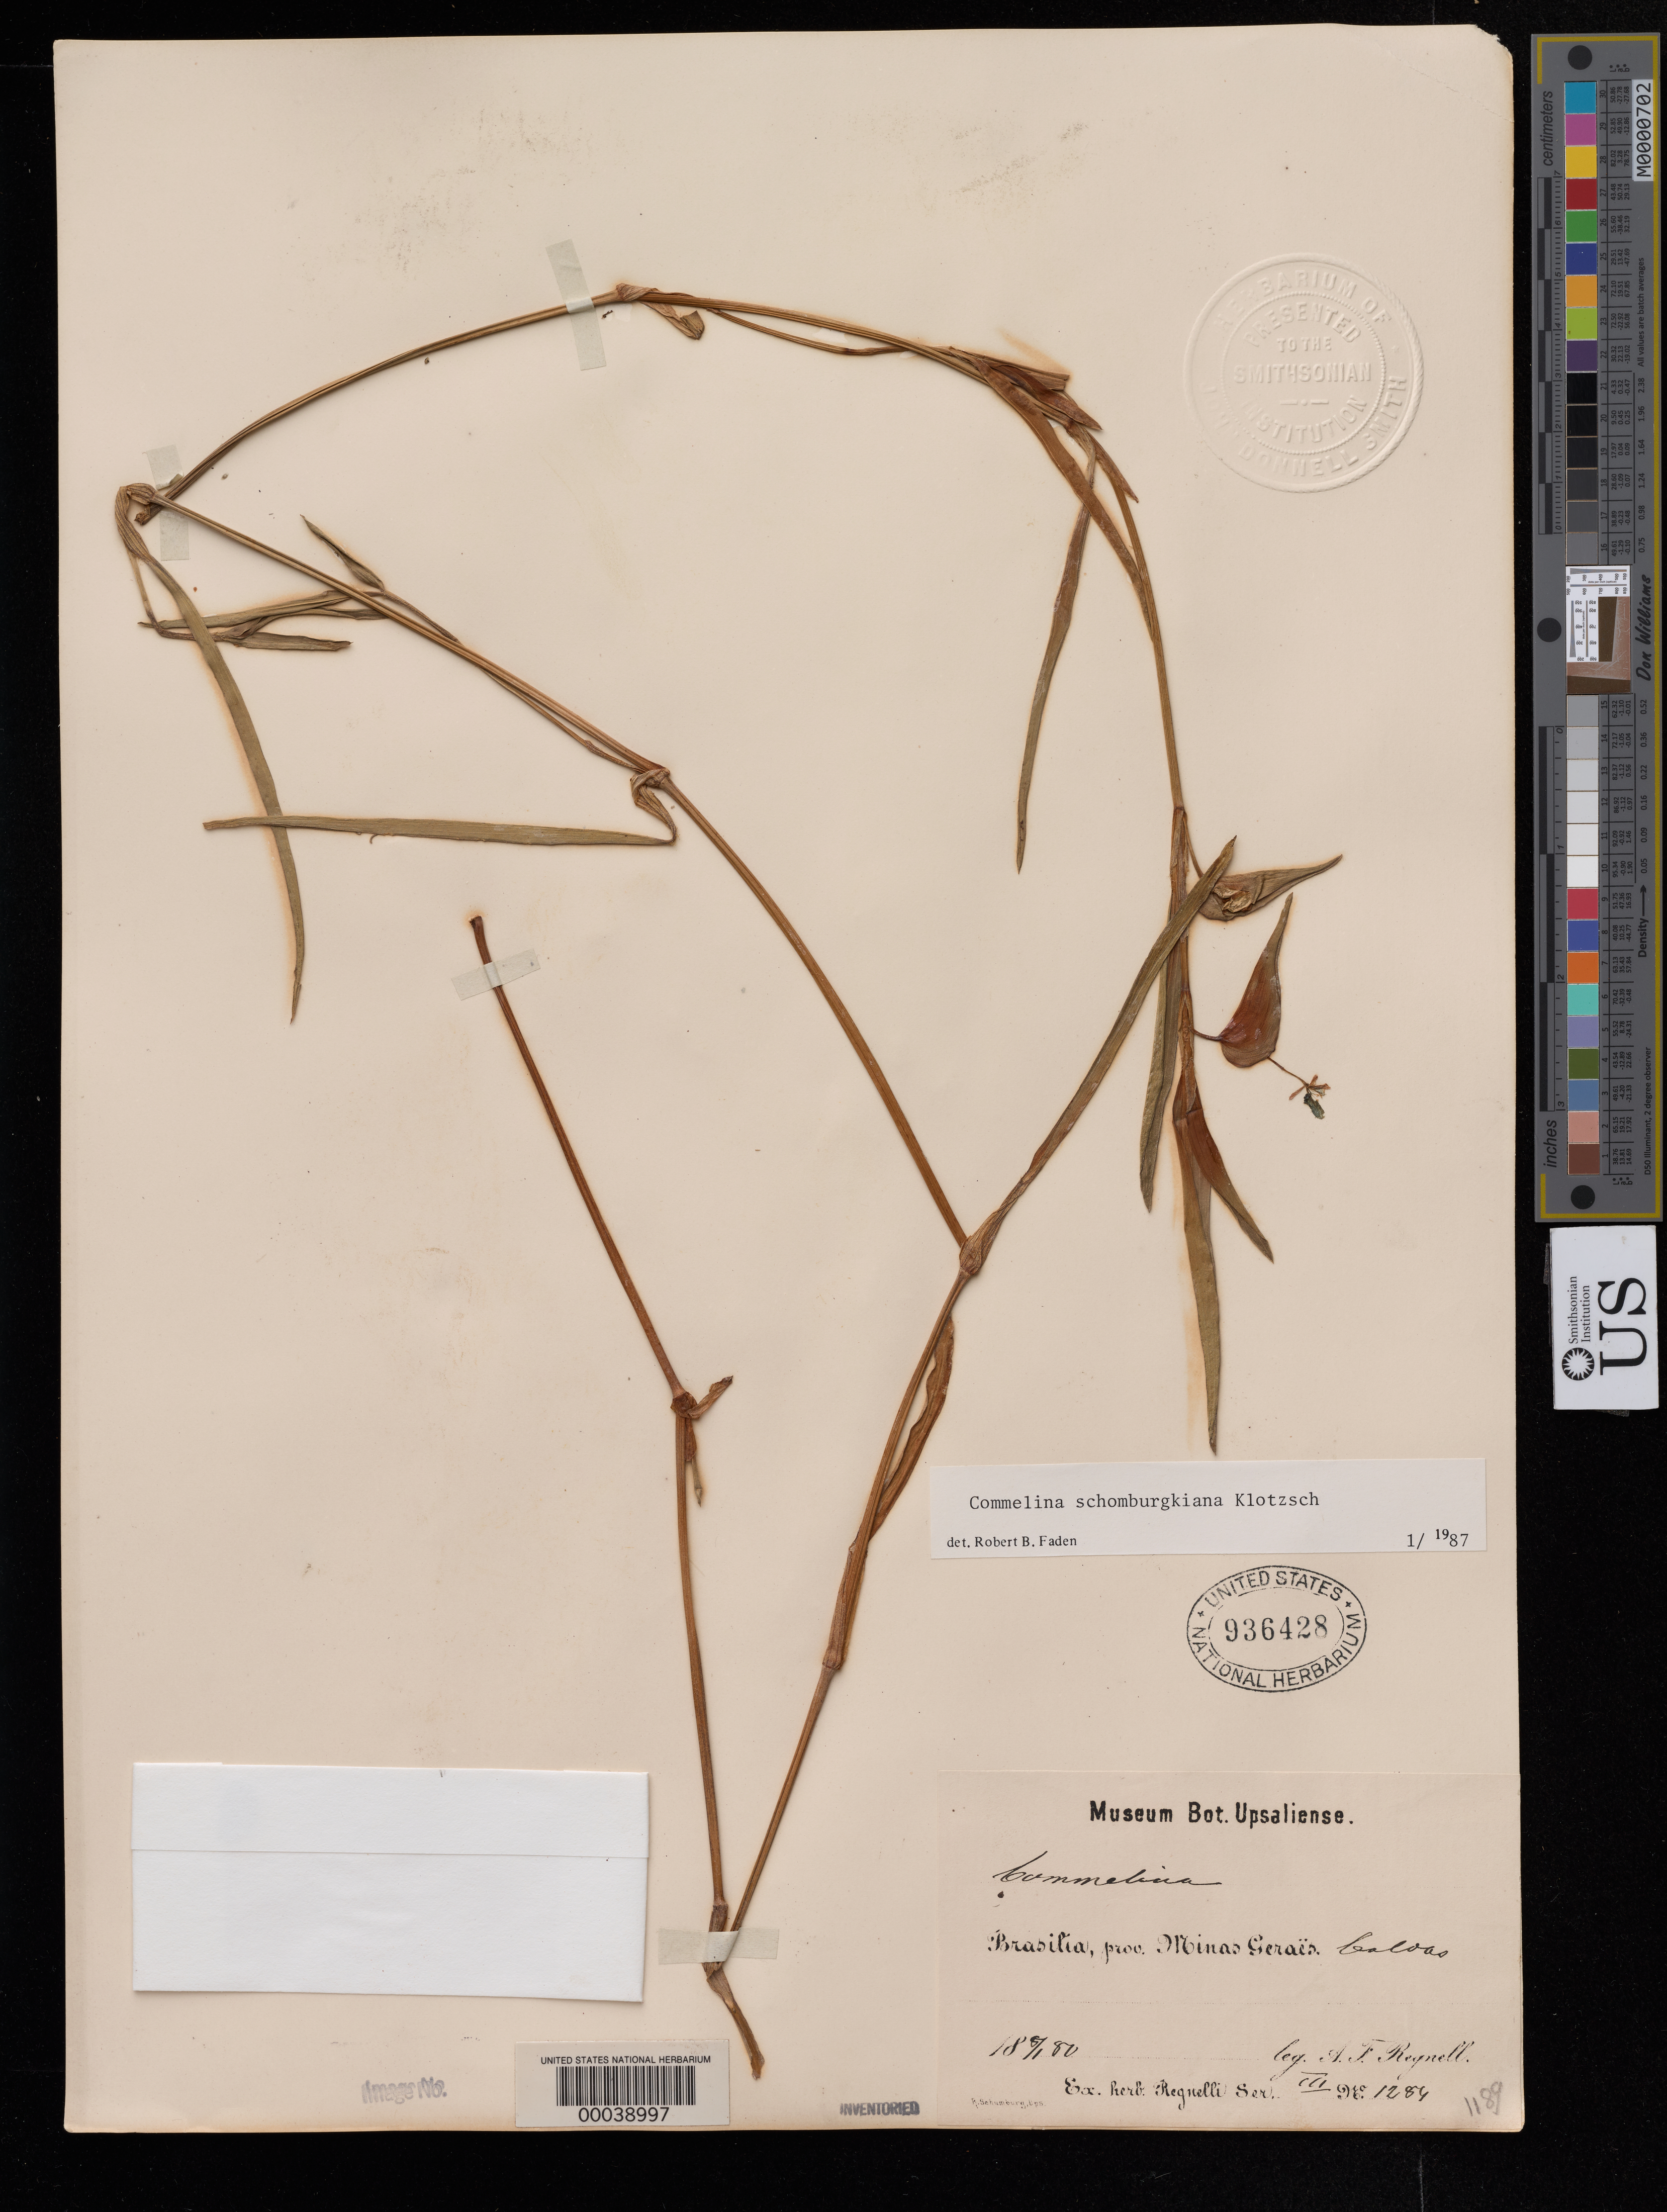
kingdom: Plantae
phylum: Tracheophyta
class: Liliopsida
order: Commelinales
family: Commelinaceae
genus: Commelina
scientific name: Commelina schomburgkiana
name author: Klotzsch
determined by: Faden, Robert B., (US), Smithsonian Institution - National Museum of Natural History (UNITED STATES)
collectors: A. F. Regnell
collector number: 1286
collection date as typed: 08 Jan 1880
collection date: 1880-01-08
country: Brazil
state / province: Minas Gerais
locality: Baloas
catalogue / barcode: US 936428